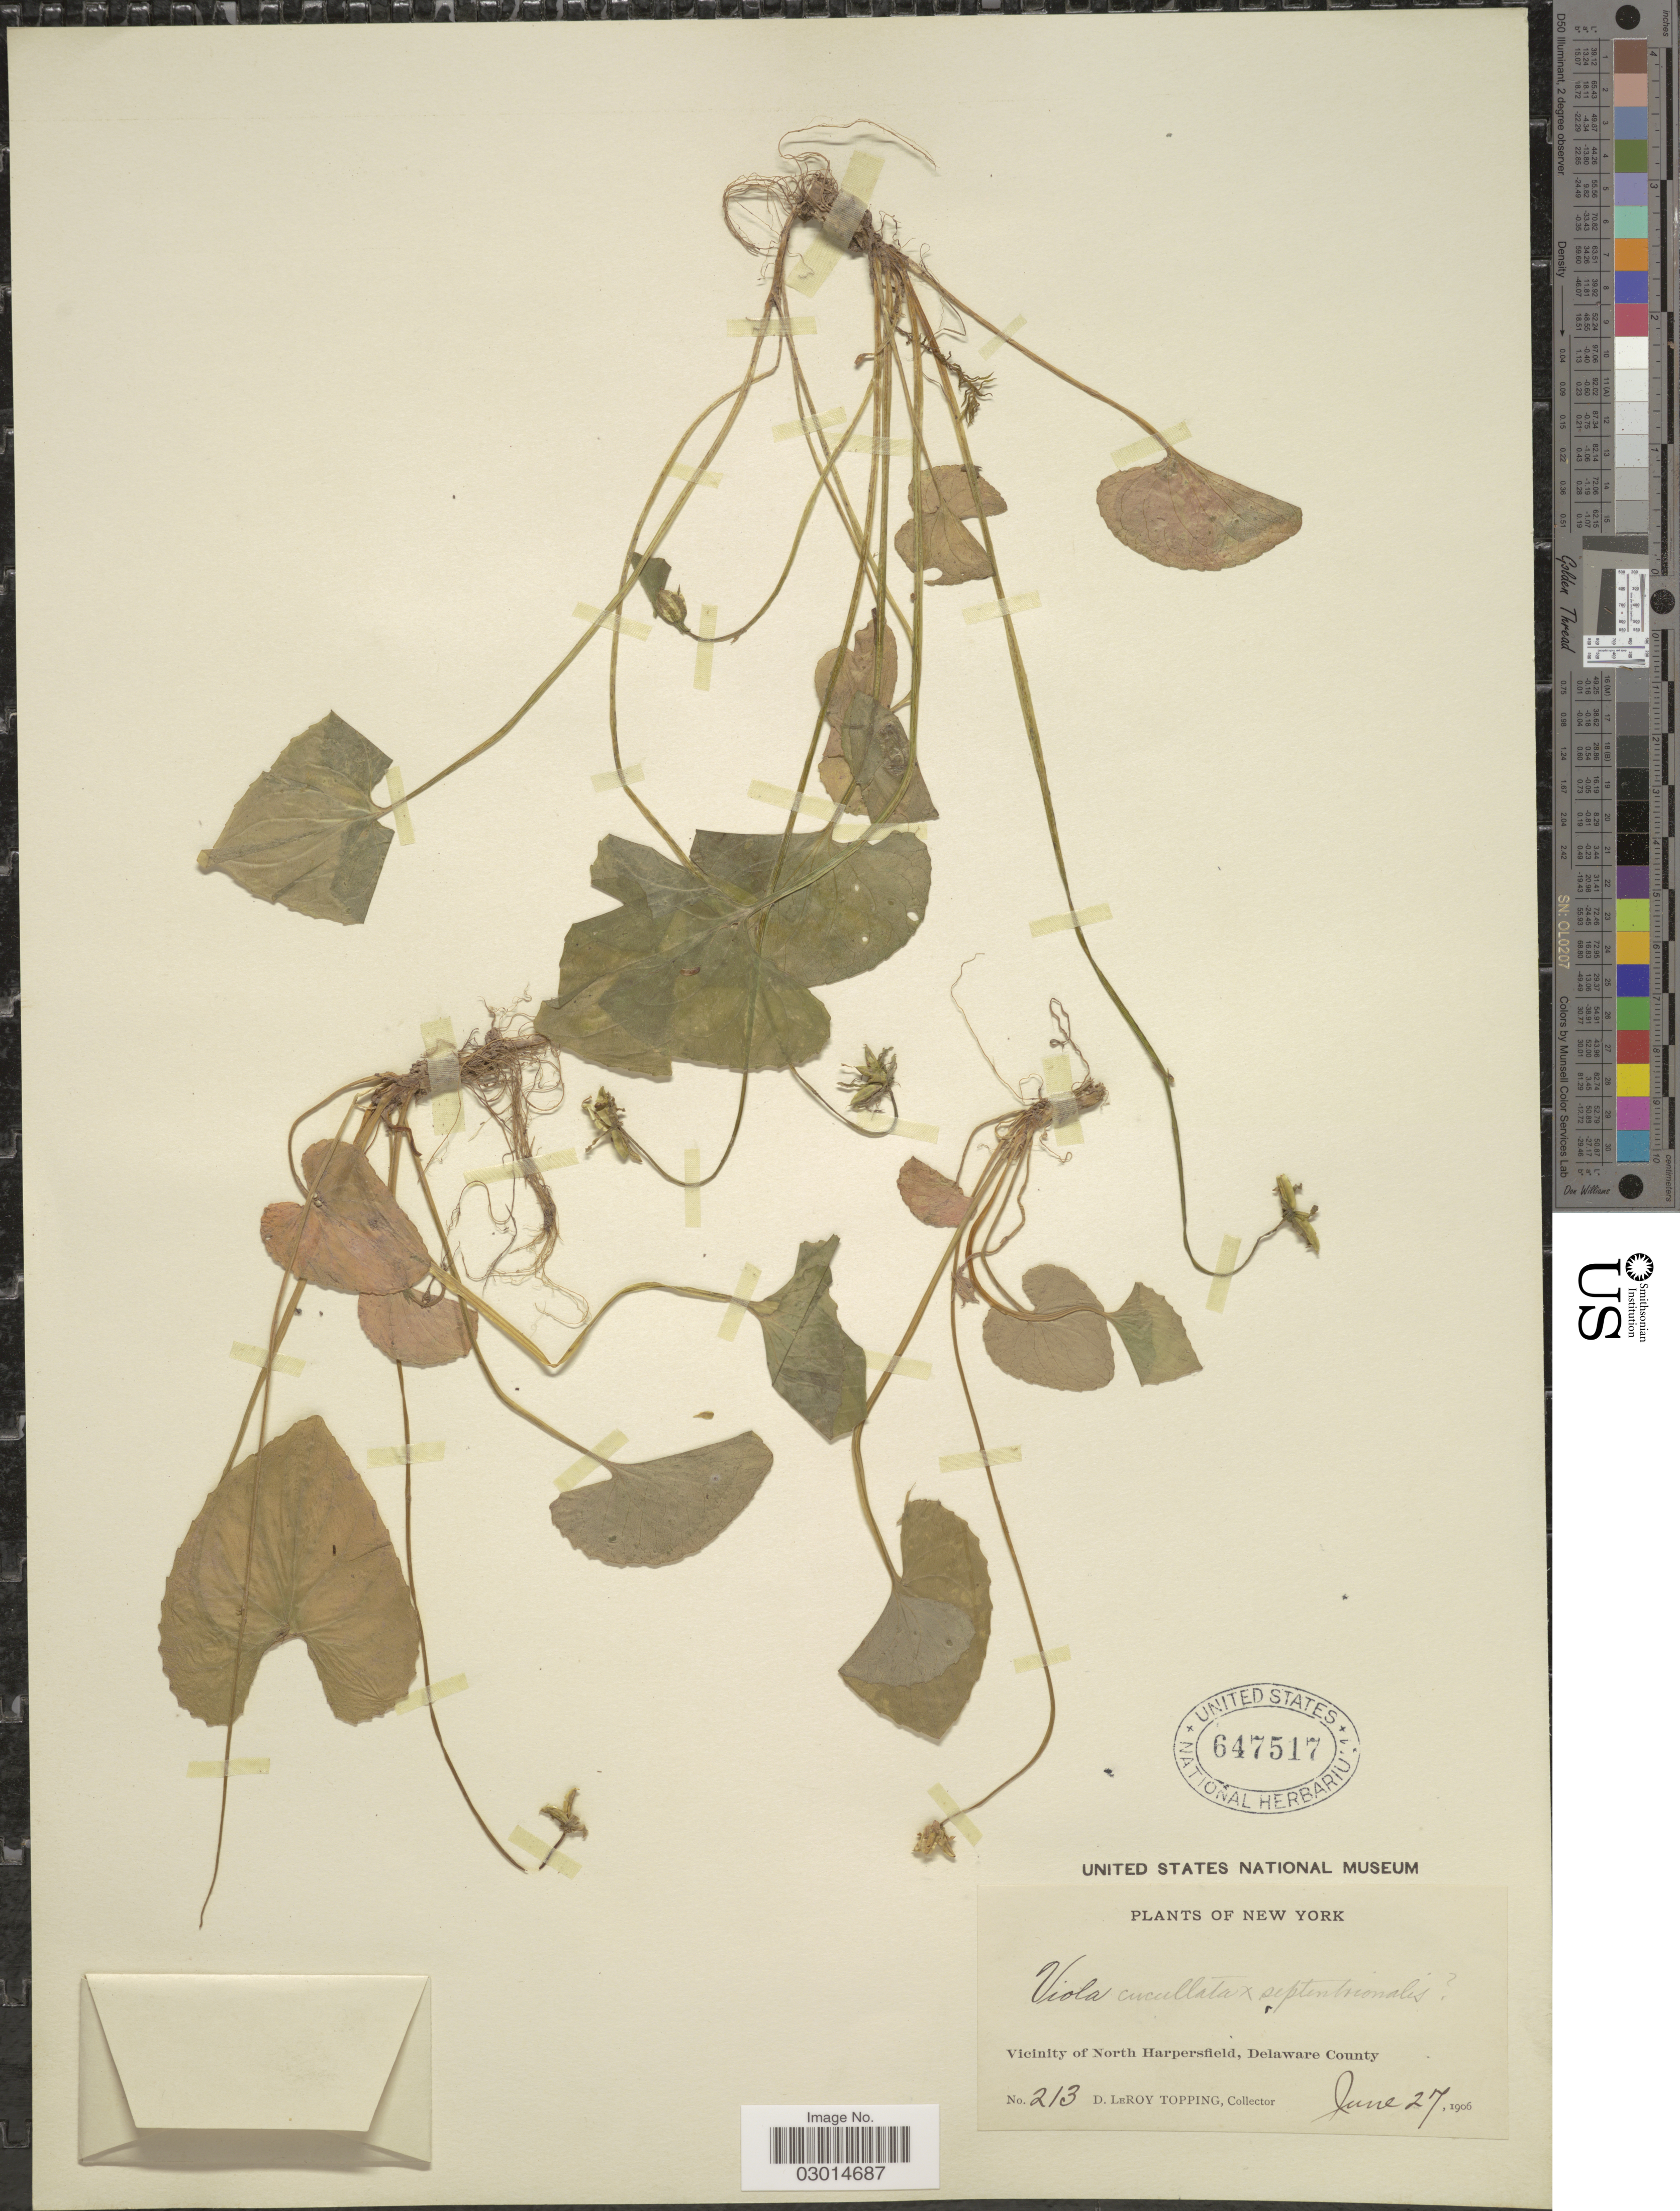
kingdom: Plantae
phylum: Tracheophyta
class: Magnoliopsida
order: Malpighiales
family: Violaceae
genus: Viola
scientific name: Viola cucullata x V. septentrionalis Greene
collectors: D. L. Topping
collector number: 213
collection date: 1906-06-27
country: United States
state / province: New York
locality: Vicinity of North Harpersfield, Delaware County.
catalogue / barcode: US 647517